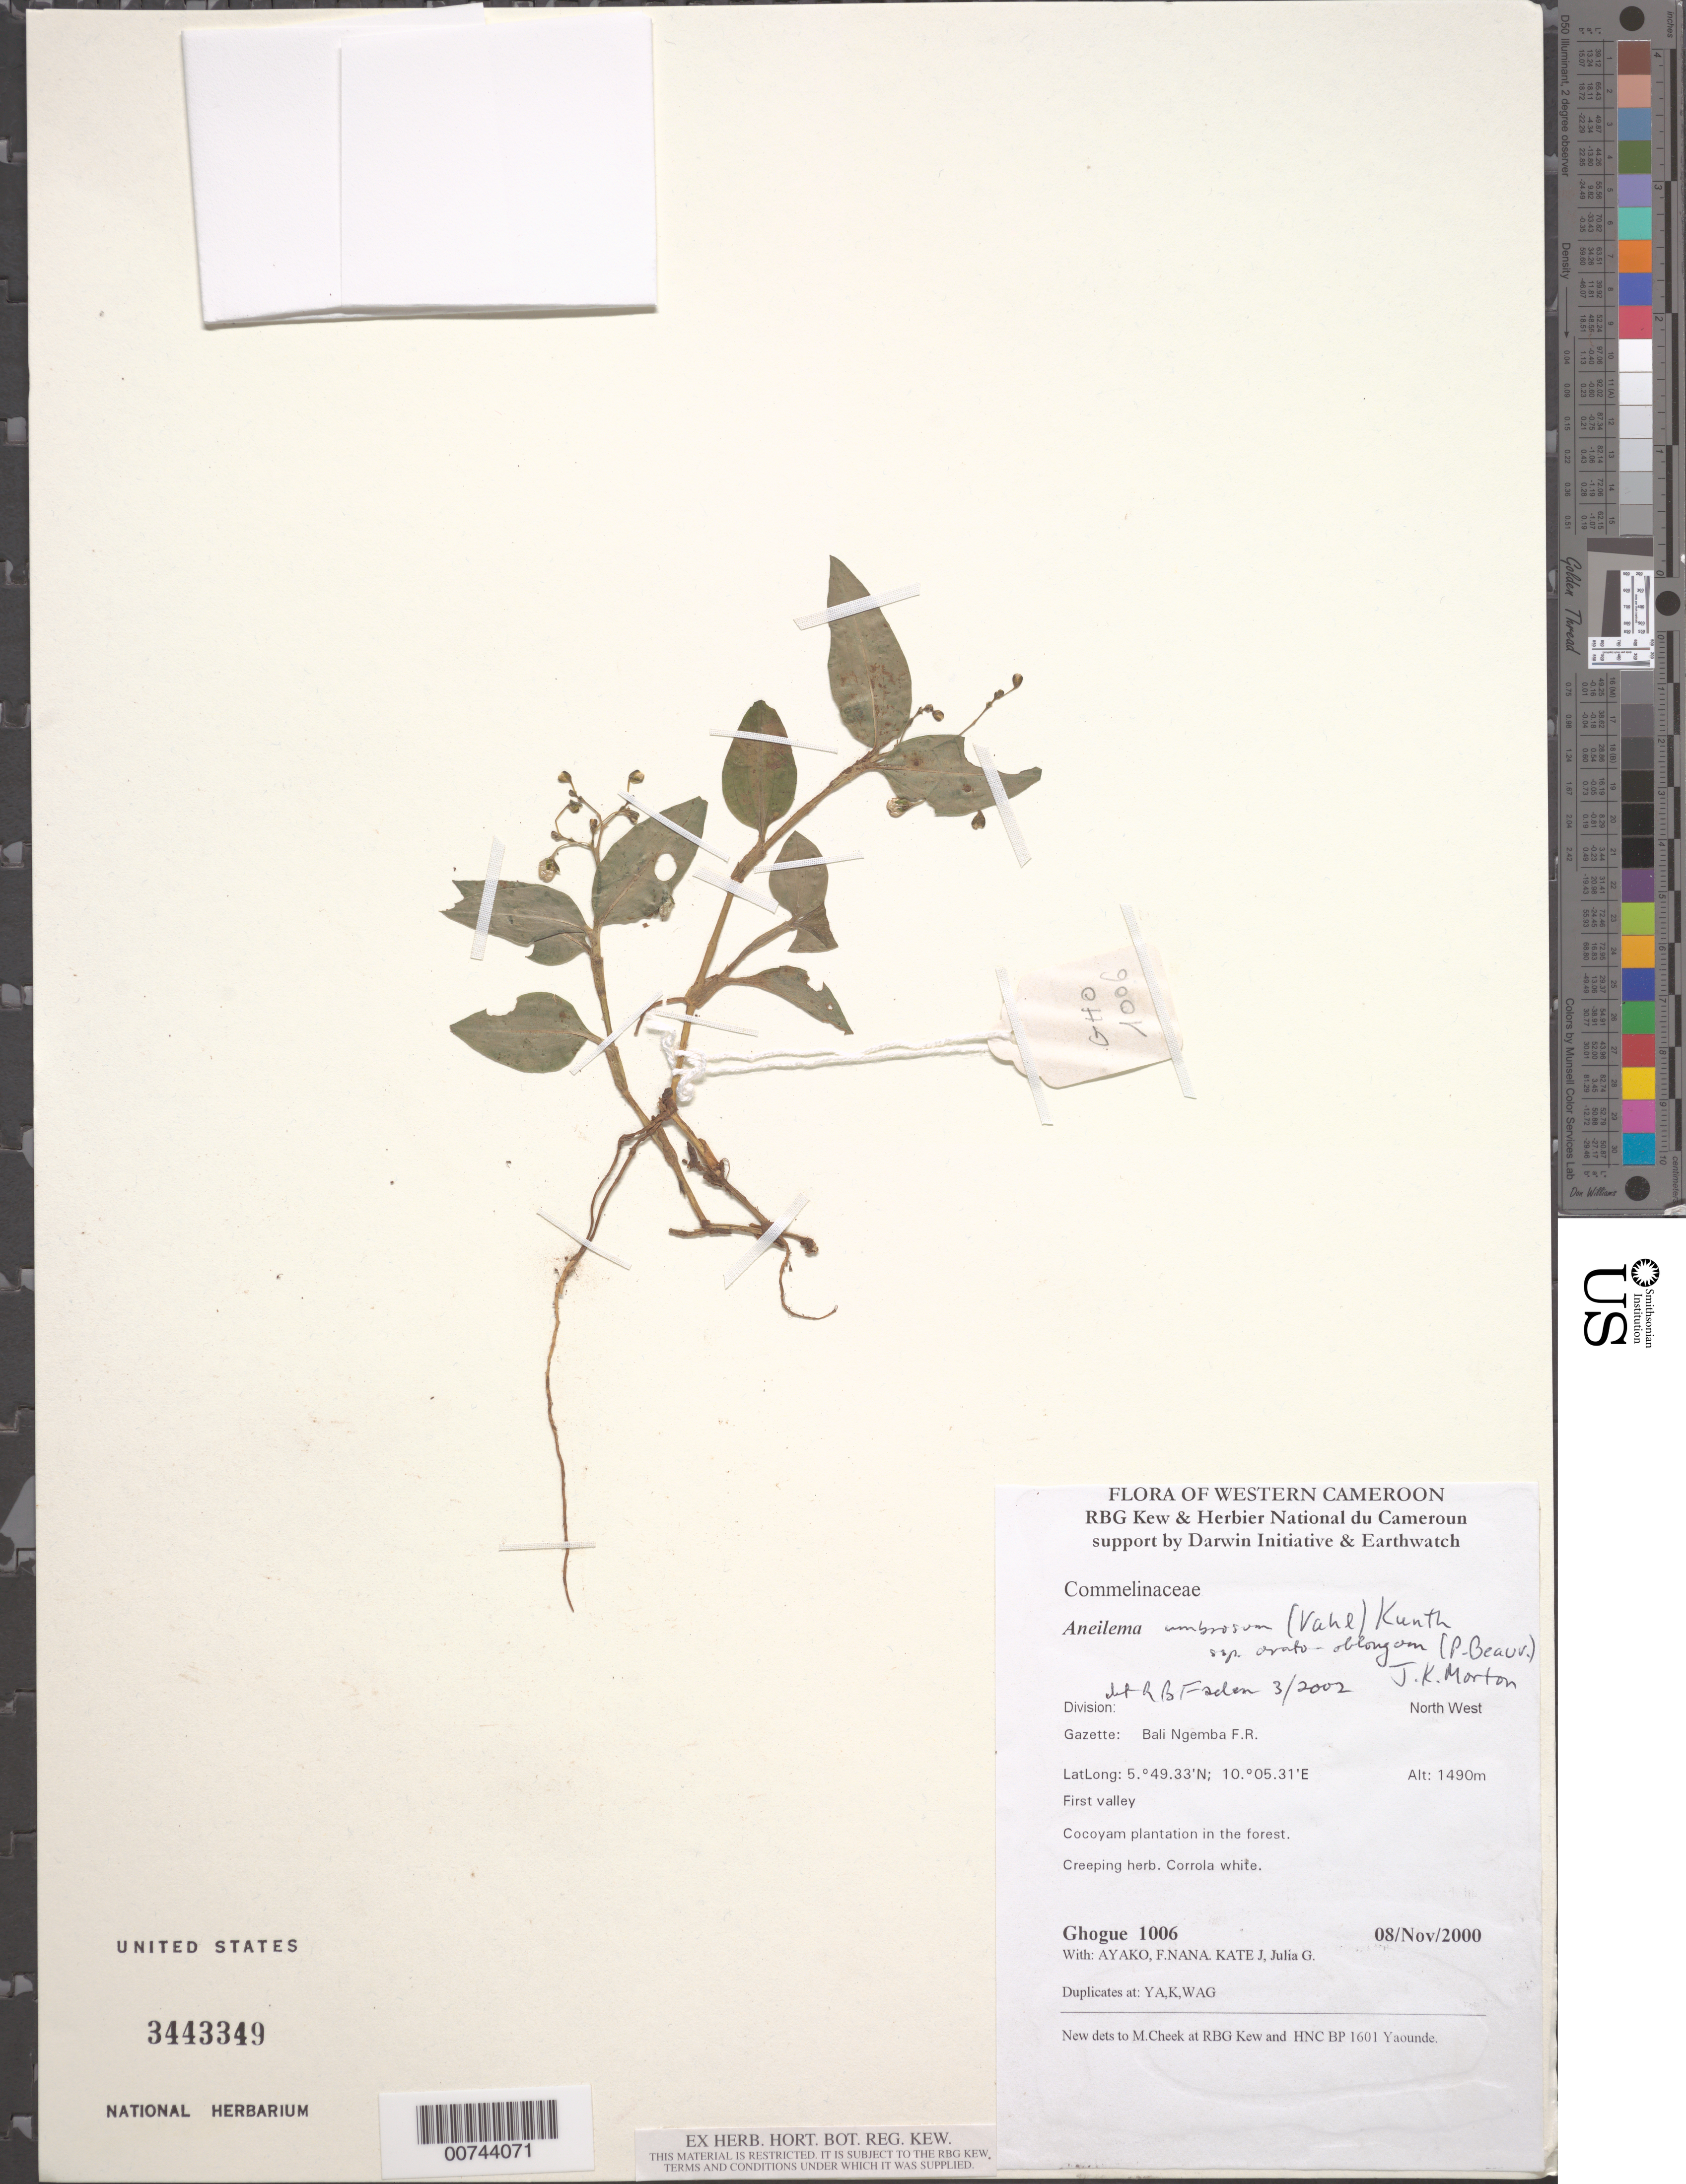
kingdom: Plantae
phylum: Tracheophyta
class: Liliopsida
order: Commelinales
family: Commelinaceae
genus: Aneilema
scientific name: Aneilema umbrosum subsp. ovato-oblongum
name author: (P. Beauv.) J.K. Morton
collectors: -- Ghogue, -- Ayako, F. Nana & J. Kate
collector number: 1006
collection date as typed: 08 Nov 2000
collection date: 2000-11-08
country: Cameroon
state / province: Nord-ouest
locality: Bali Ngemba Forest Reserve.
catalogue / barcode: US 3443349